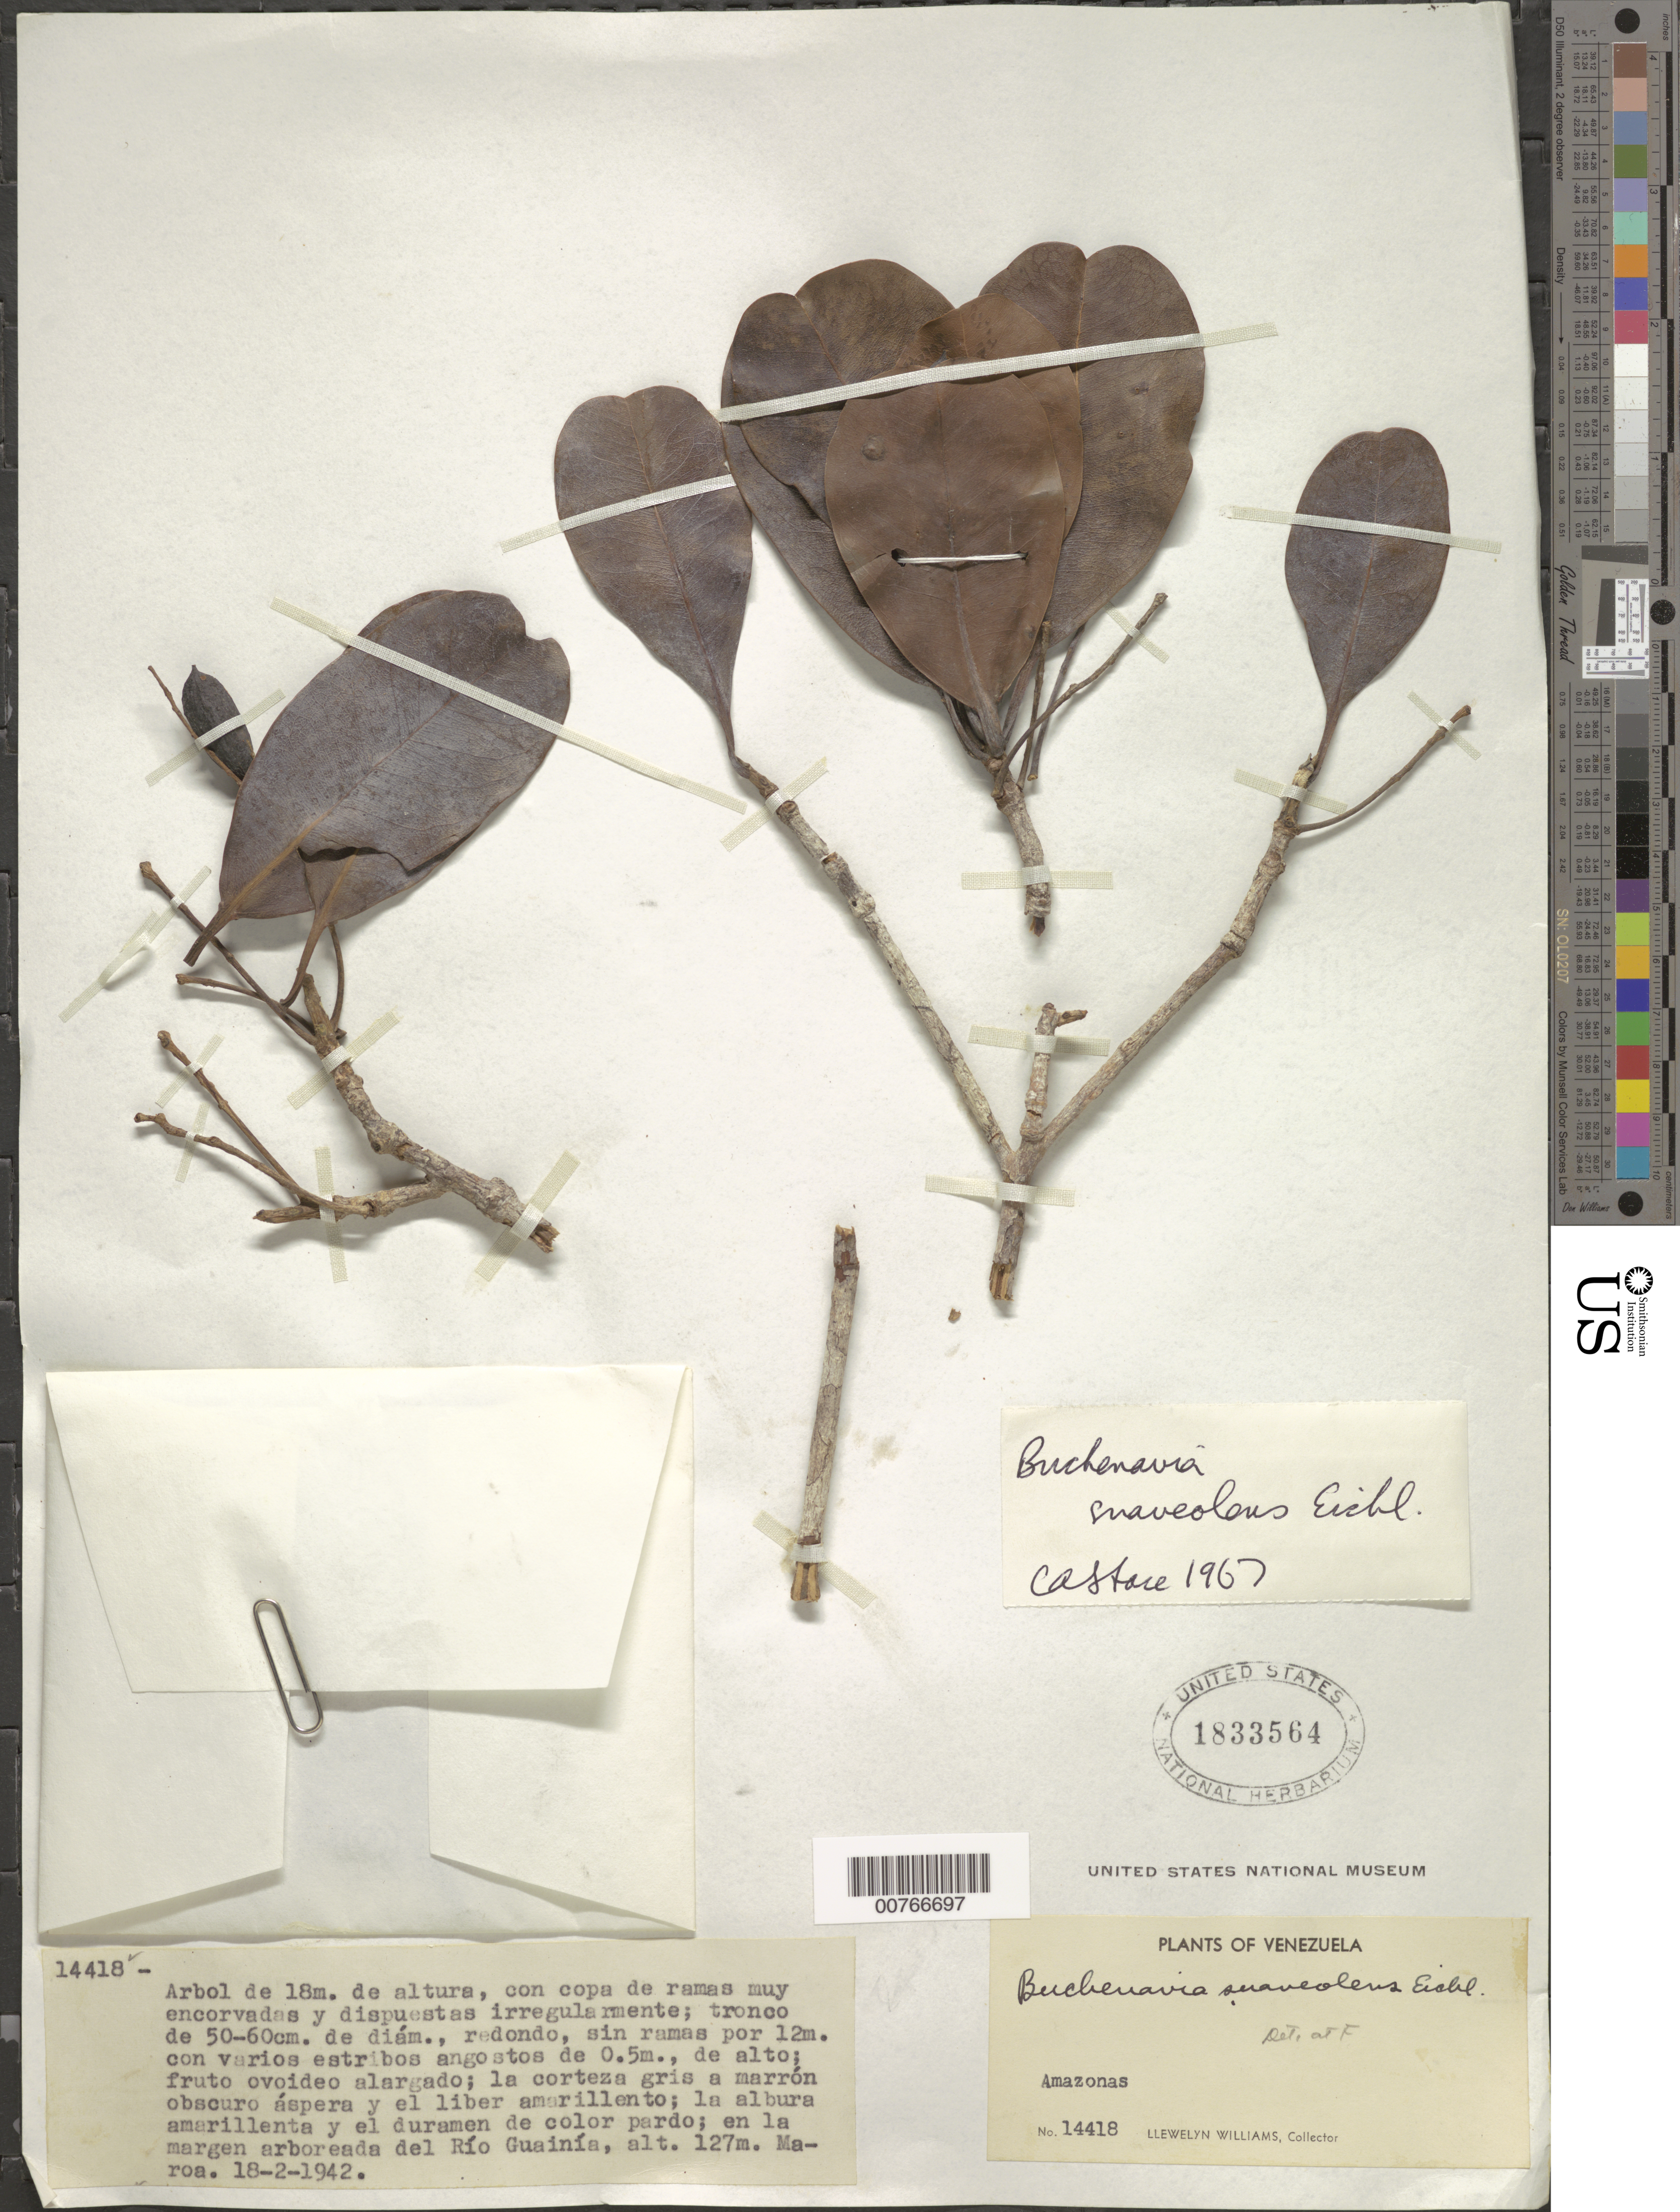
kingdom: Plantae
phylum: Tracheophyta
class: Magnoliopsida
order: Myrtales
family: Combretaceae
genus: Terminalia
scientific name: Terminalia suaveolens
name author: (Eichler) Gere & Boatwr.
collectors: Ll. Williams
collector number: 14418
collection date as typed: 18-Feb-42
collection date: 1942-02-18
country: Venezuela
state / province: Amazonas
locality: Maroa, Río Guainía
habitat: Margen arboreada del río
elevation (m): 127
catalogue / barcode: US 1833564